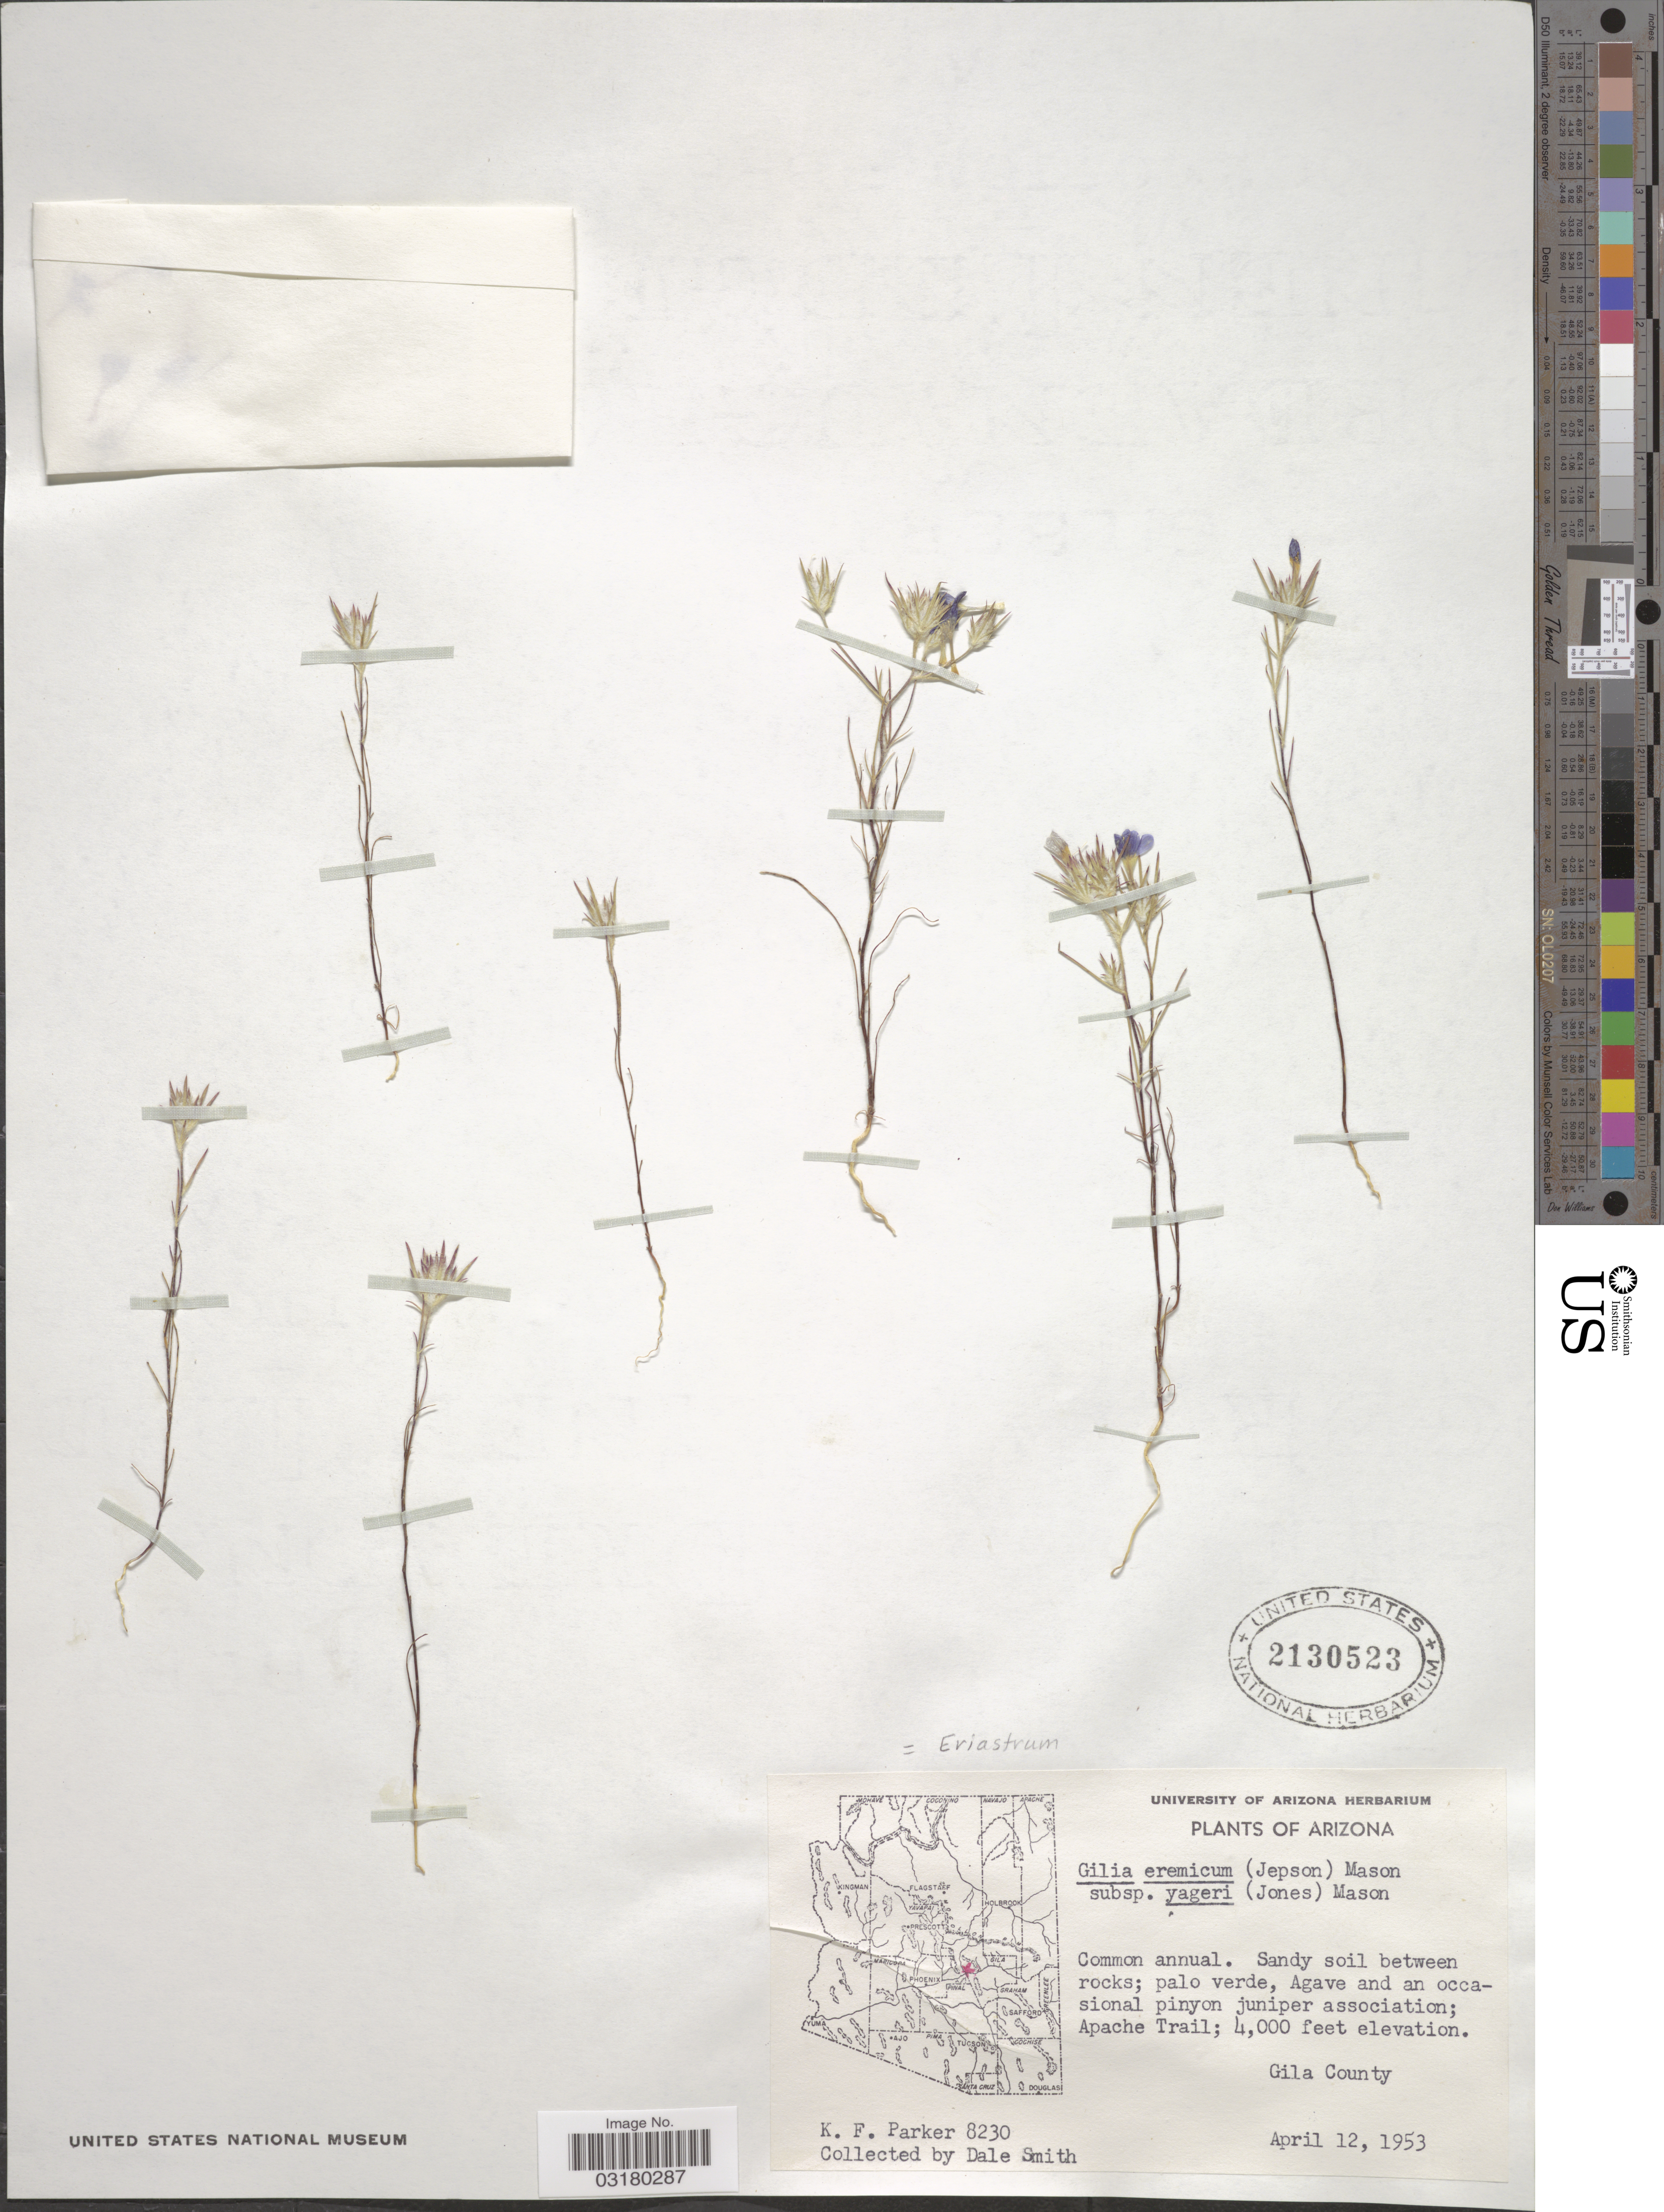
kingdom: Plantae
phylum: Tracheophyta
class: Magnoliopsida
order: Ericales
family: Polemoniaceae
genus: Eriastrum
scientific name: Eriastrum eremicum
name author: (Jeps.) H. Mason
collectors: K. F. Parker & D. M. Smith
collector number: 8230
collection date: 1953-04-12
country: United States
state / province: Arizona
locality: Agave and on occasional pinyon juniper associtation; Apache Trail. Gila County.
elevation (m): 1219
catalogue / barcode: US 2130523